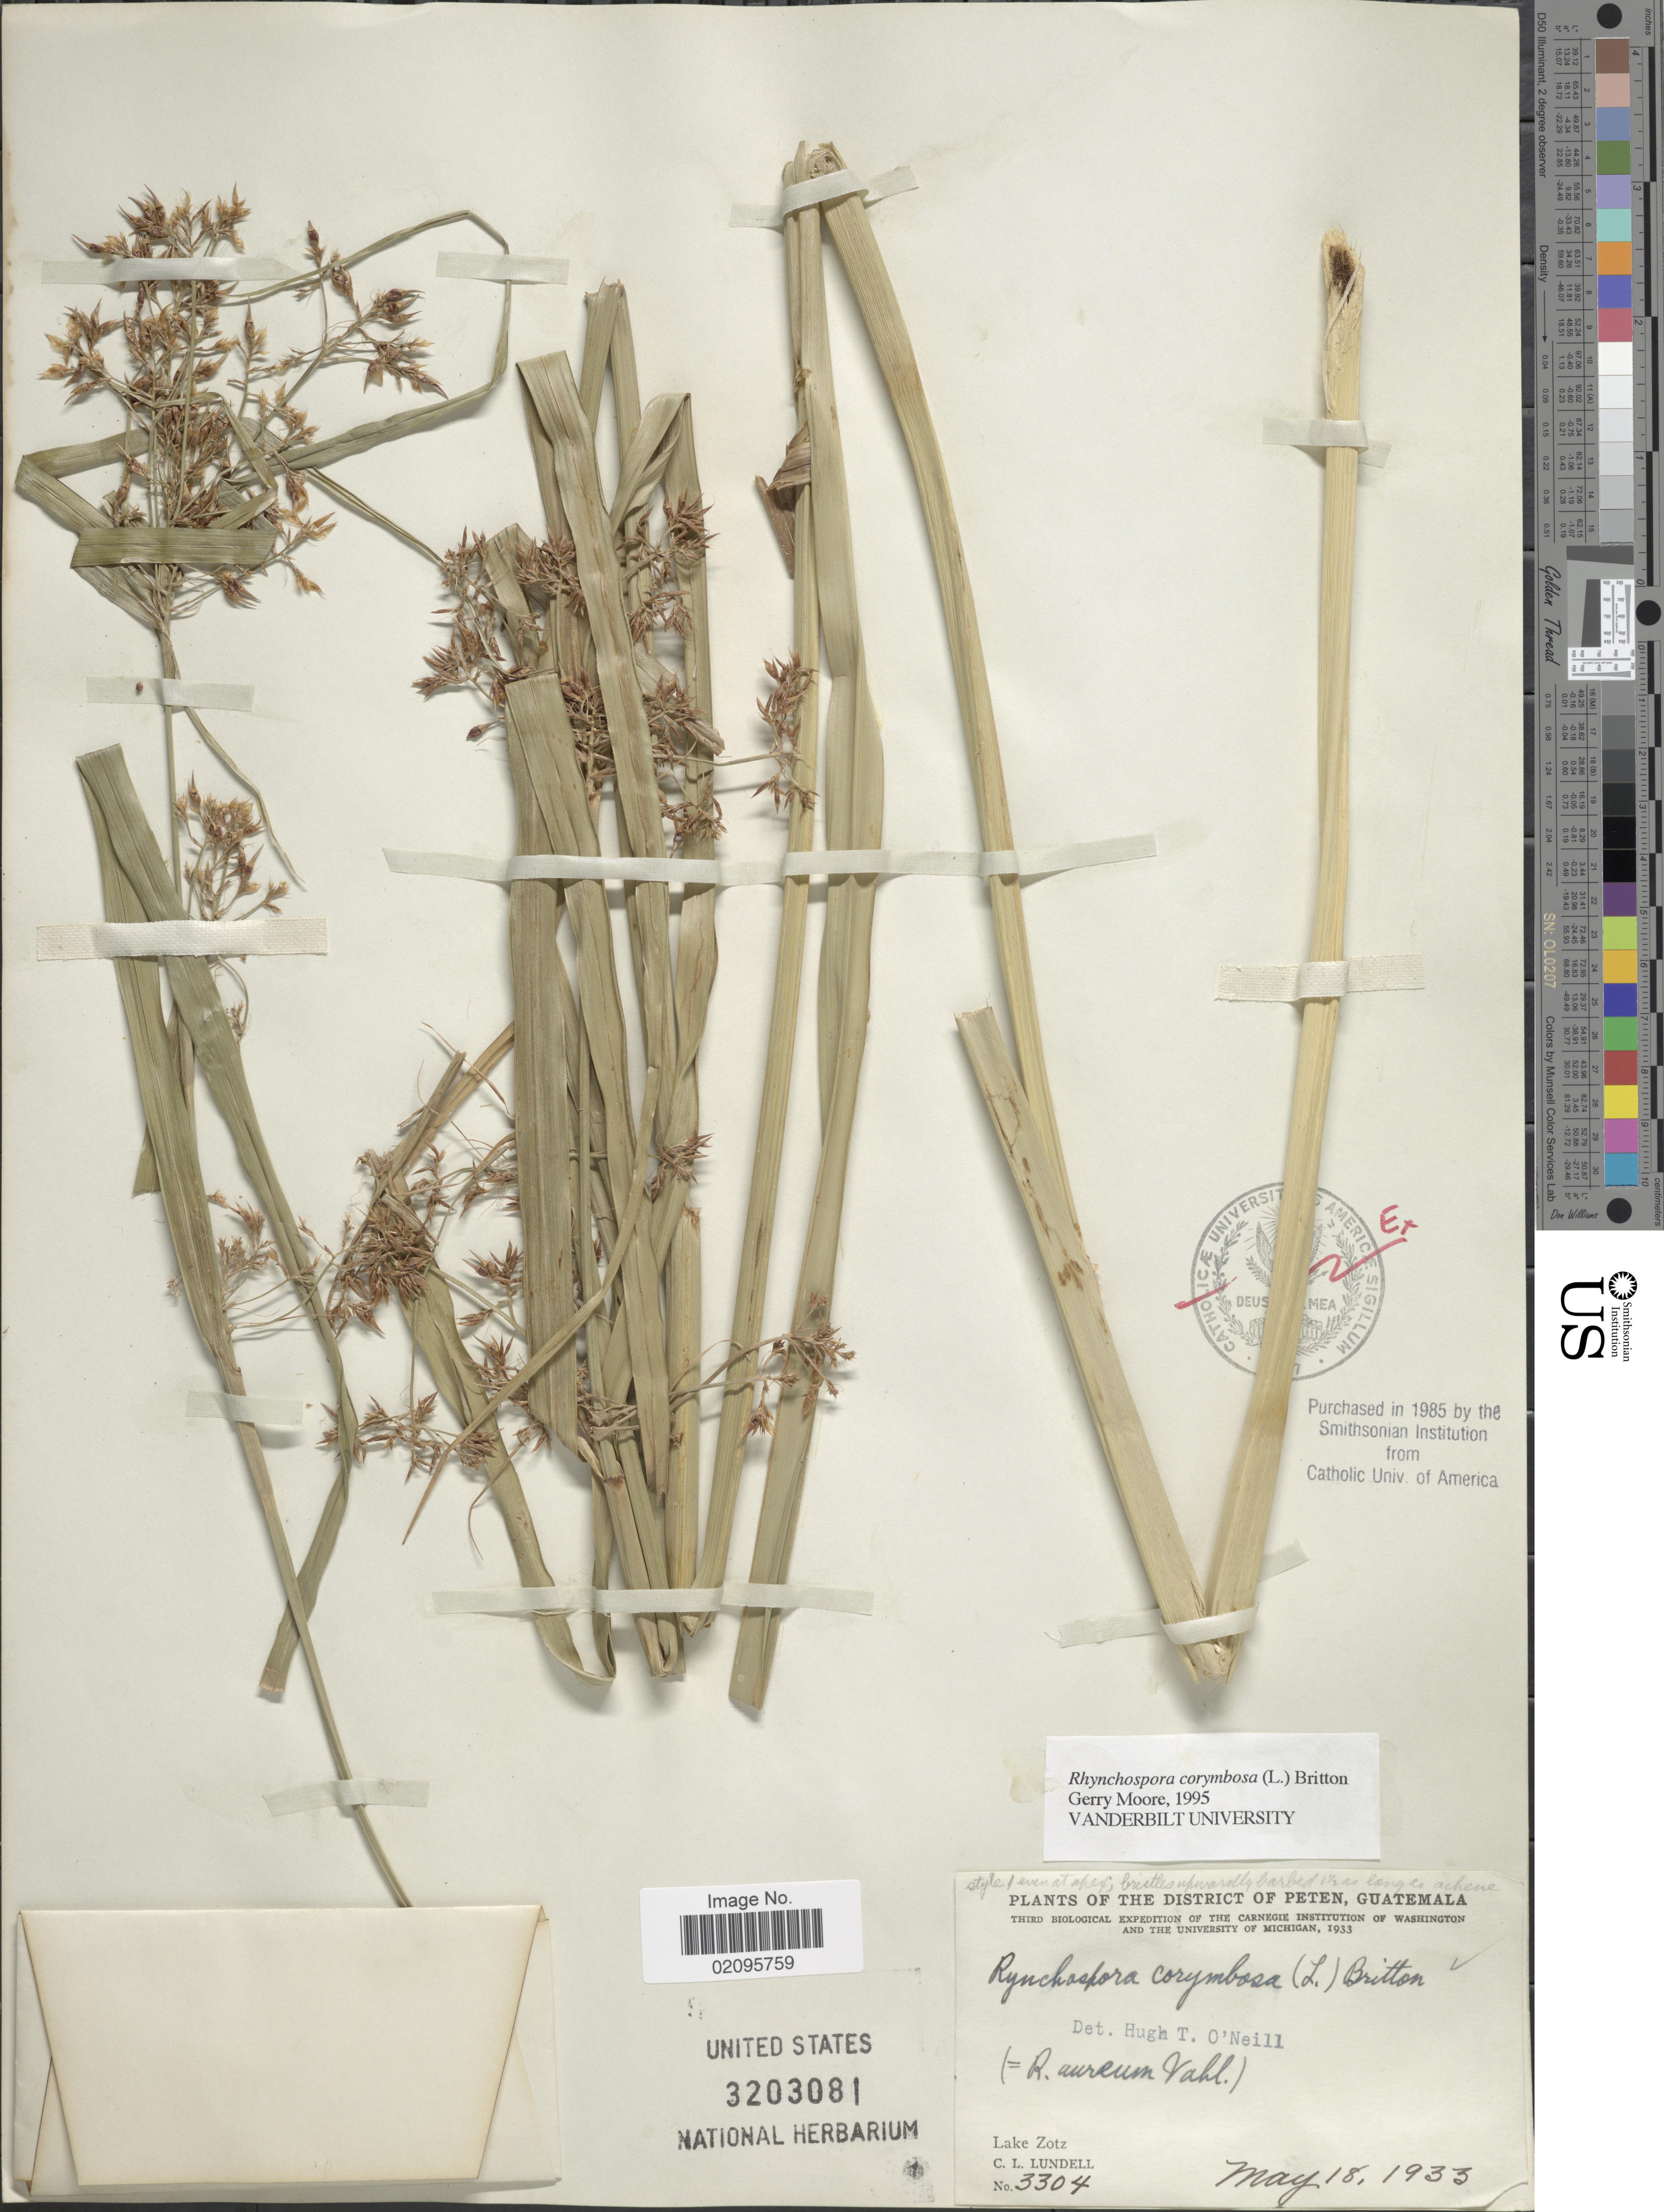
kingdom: Plantae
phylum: Tracheophyta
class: Liliopsida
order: Poales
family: Cyperaceae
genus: Rhynchospora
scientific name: Rhynchospora organensis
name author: C.B. Clarke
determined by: Weber, P., (ICN), Universidade Federal do Rio Grande do Sul (BRAZIL)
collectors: C. L. Lundell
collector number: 3304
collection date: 1933-05-18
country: Guatemala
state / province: El Petén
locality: The District of Peten, Lake Zotz.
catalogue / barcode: US 3203081